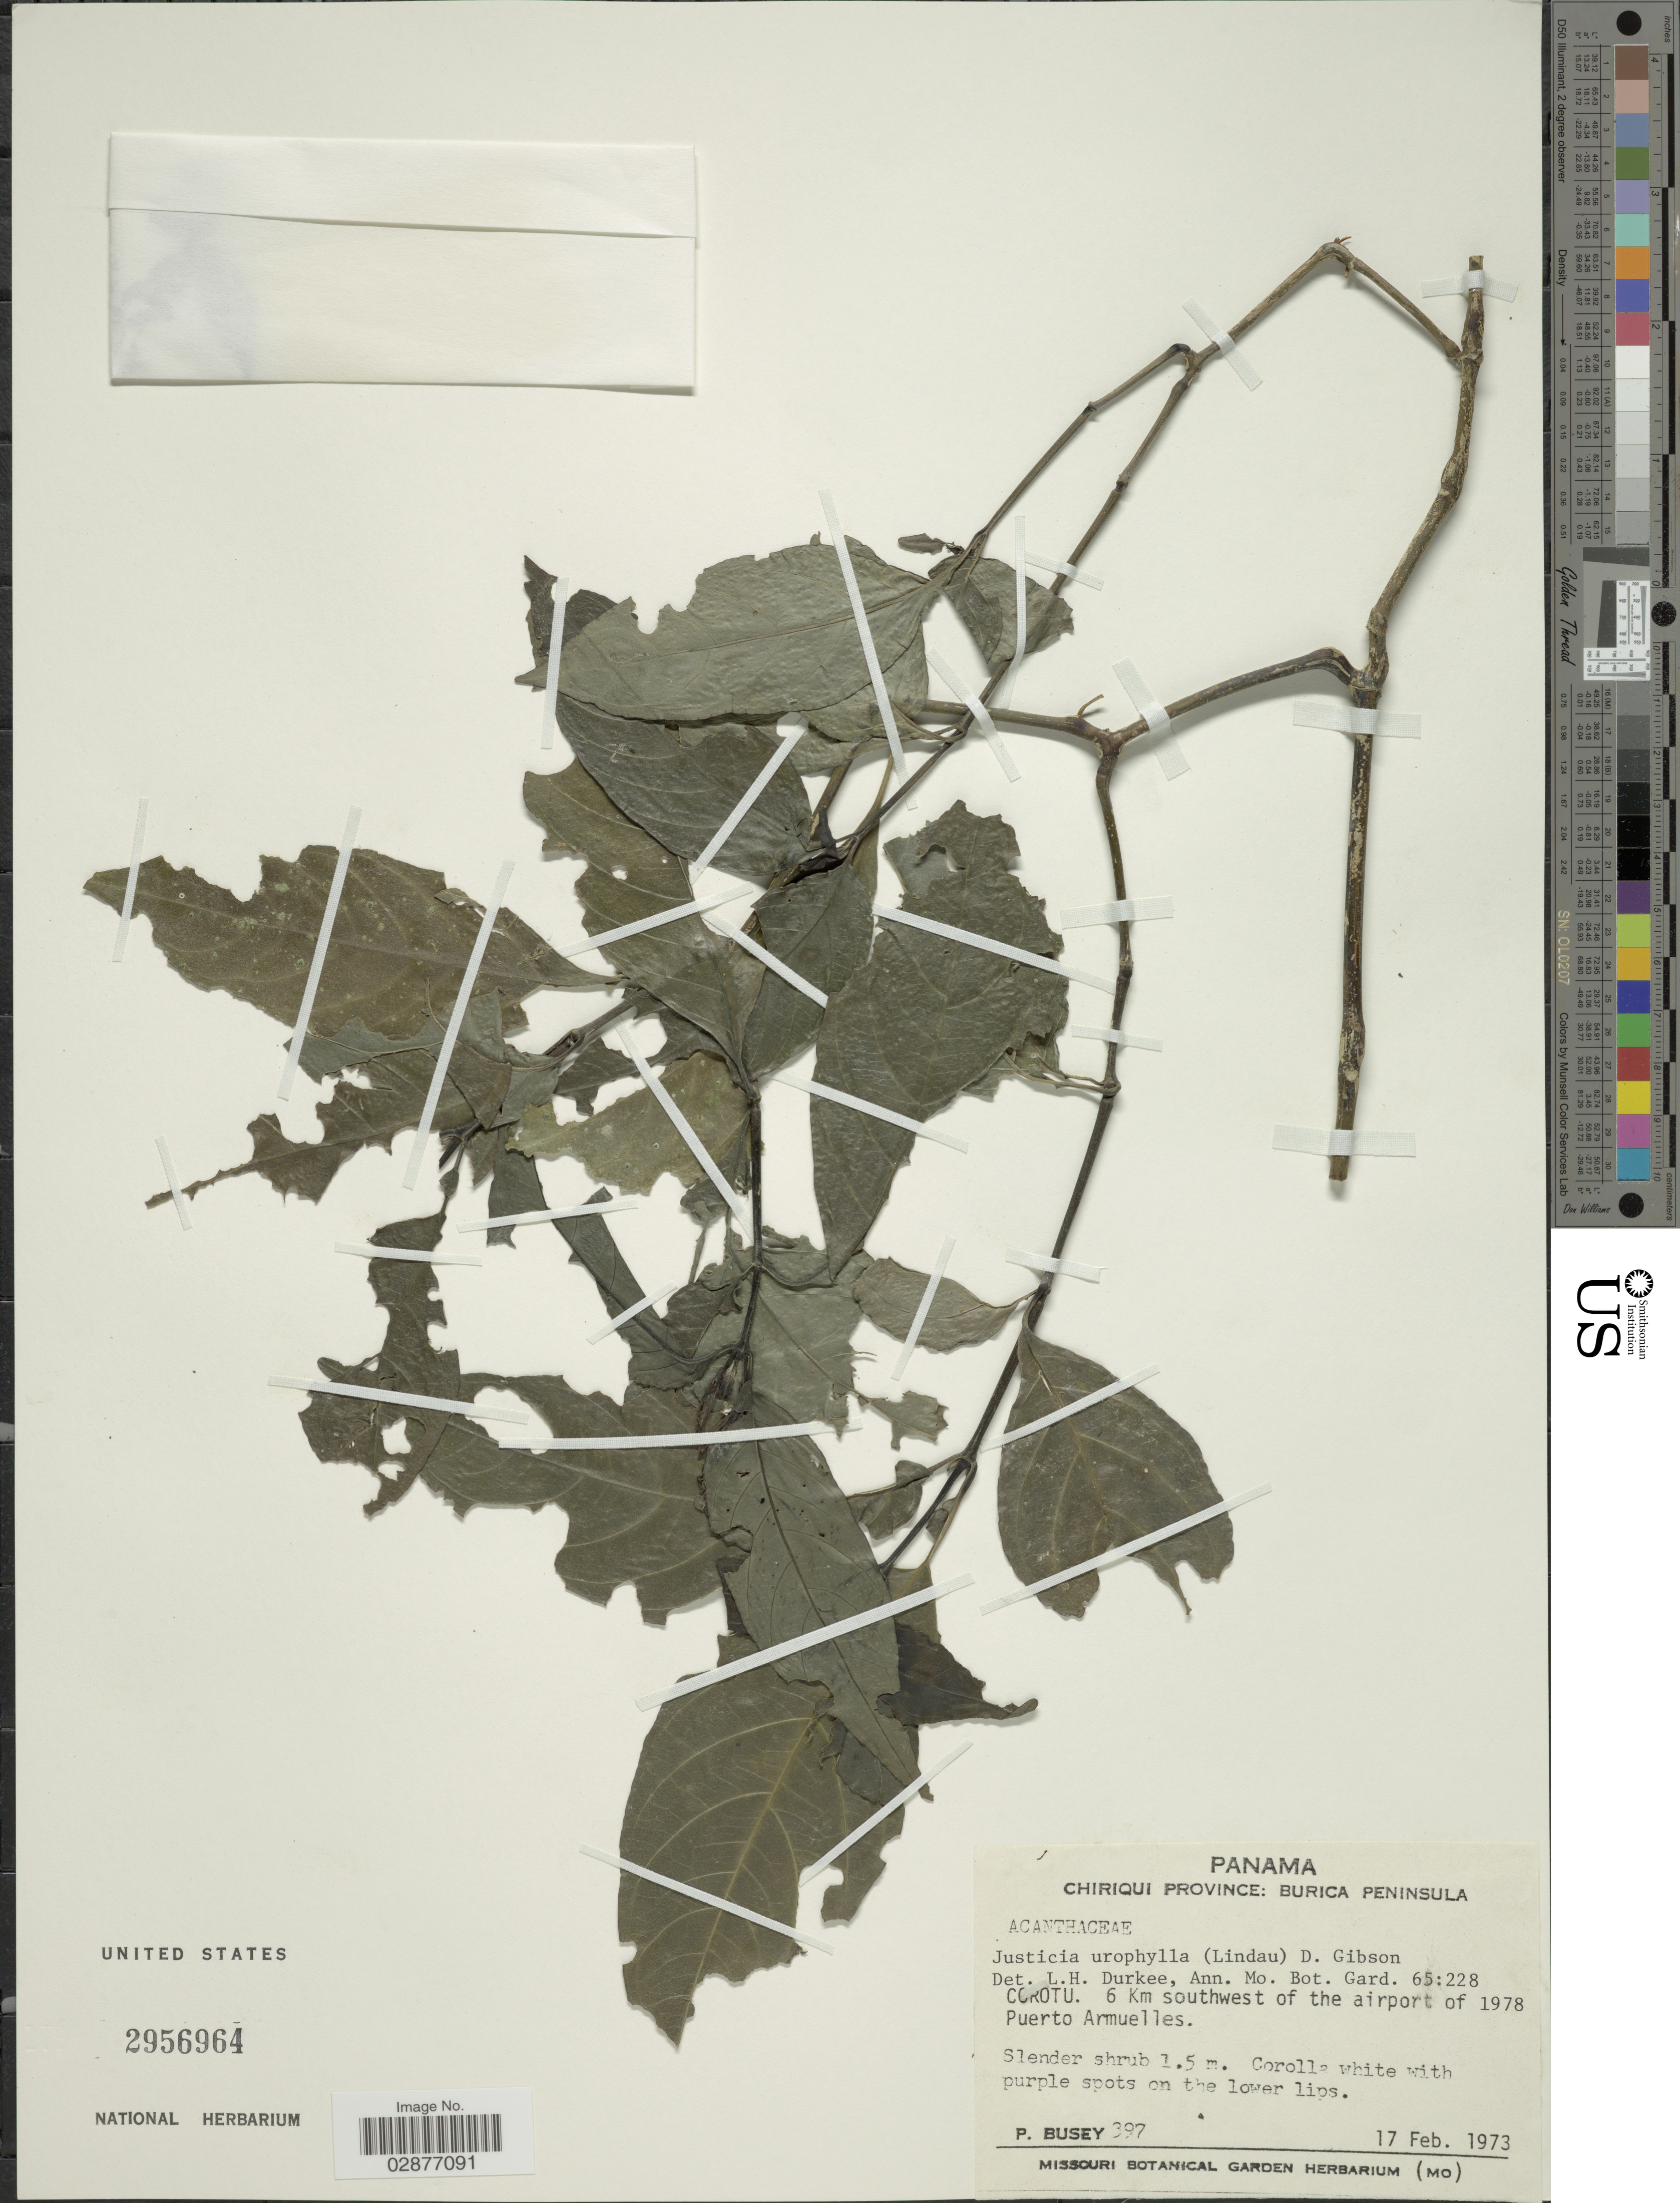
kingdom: Plantae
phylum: Tracheophyta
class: Magnoliopsida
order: Lamiales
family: Acanthaceae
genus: Justicia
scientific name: Justicia urophylla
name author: (Lindau) D.N. Gibson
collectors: P. Busey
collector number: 397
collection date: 1973-02-17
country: Panama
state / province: Chiriqui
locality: Burica Peninsula. Corotu. 6 Km southwest of the airport of 1978 Puerto Armuelles.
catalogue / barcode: US 2956964